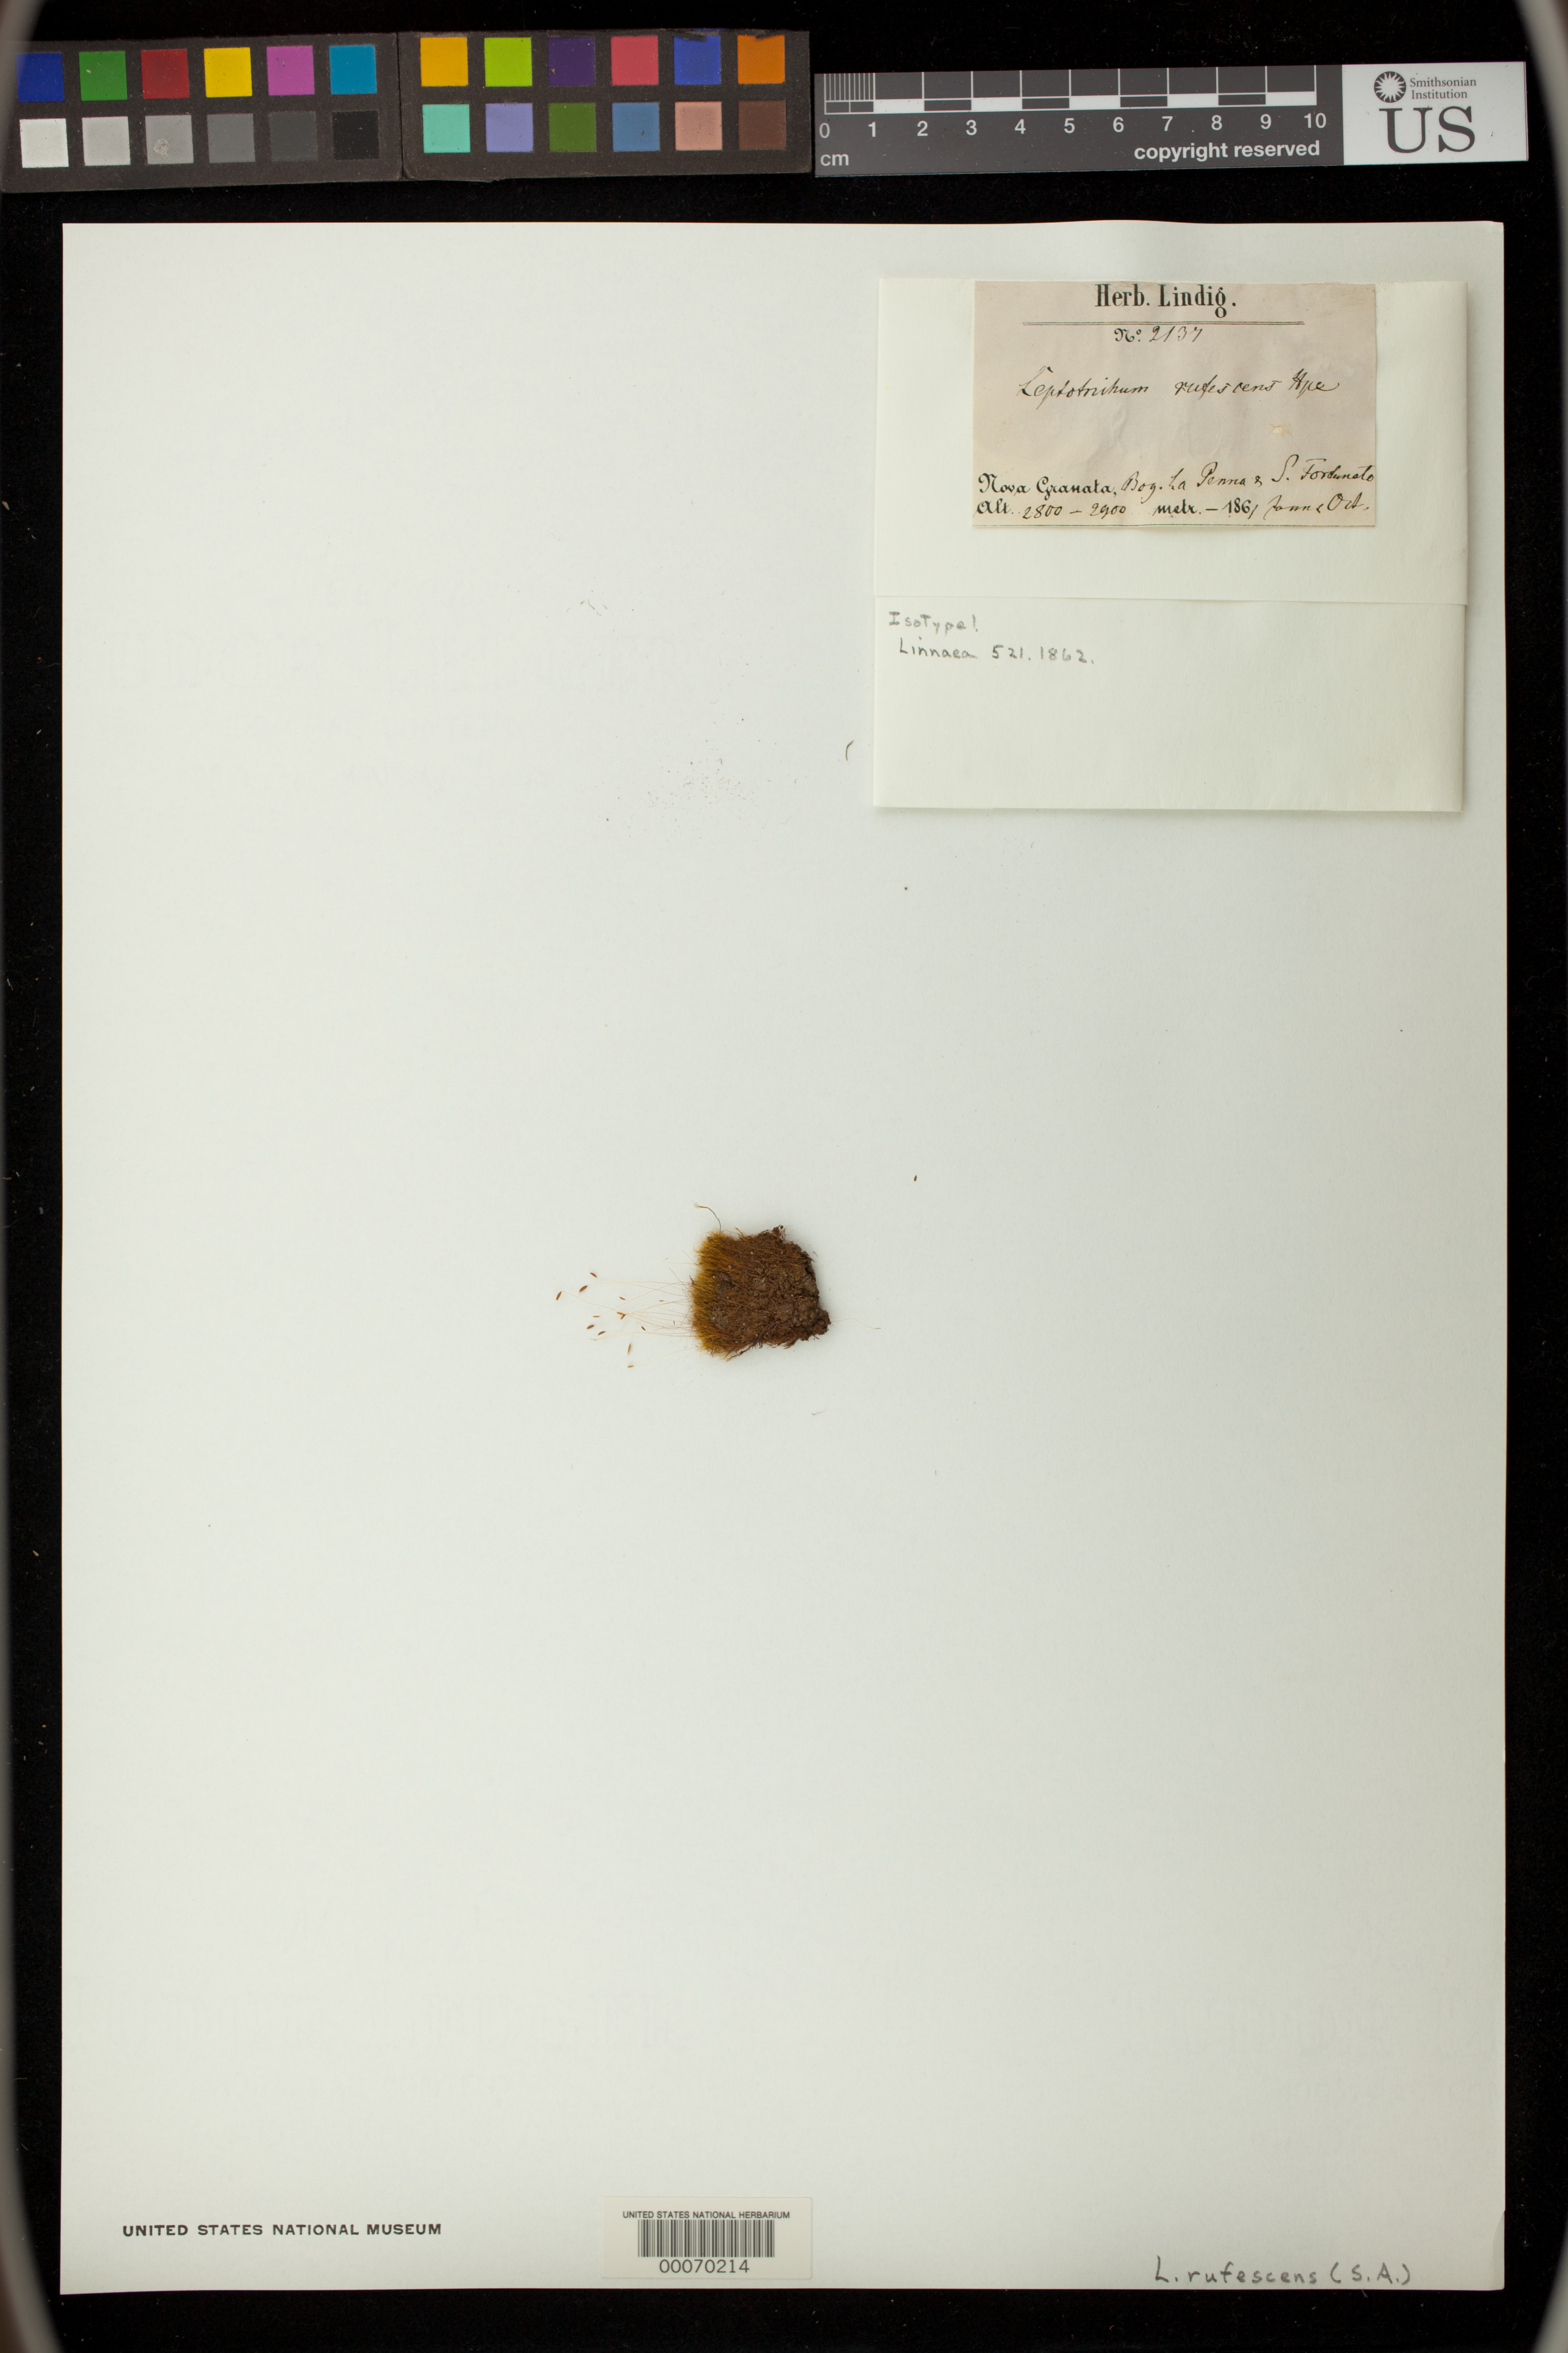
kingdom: Plantae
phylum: Bryophyta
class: Bryopsida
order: Dicranales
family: Ditrichaceae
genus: Leptotrichum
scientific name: Leptotrichum rufescens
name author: Hampe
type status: Isotype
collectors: A. Lindig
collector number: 2137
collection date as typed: Oct 1861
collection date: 1861-10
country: Colombia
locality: La Penna.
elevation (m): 2800